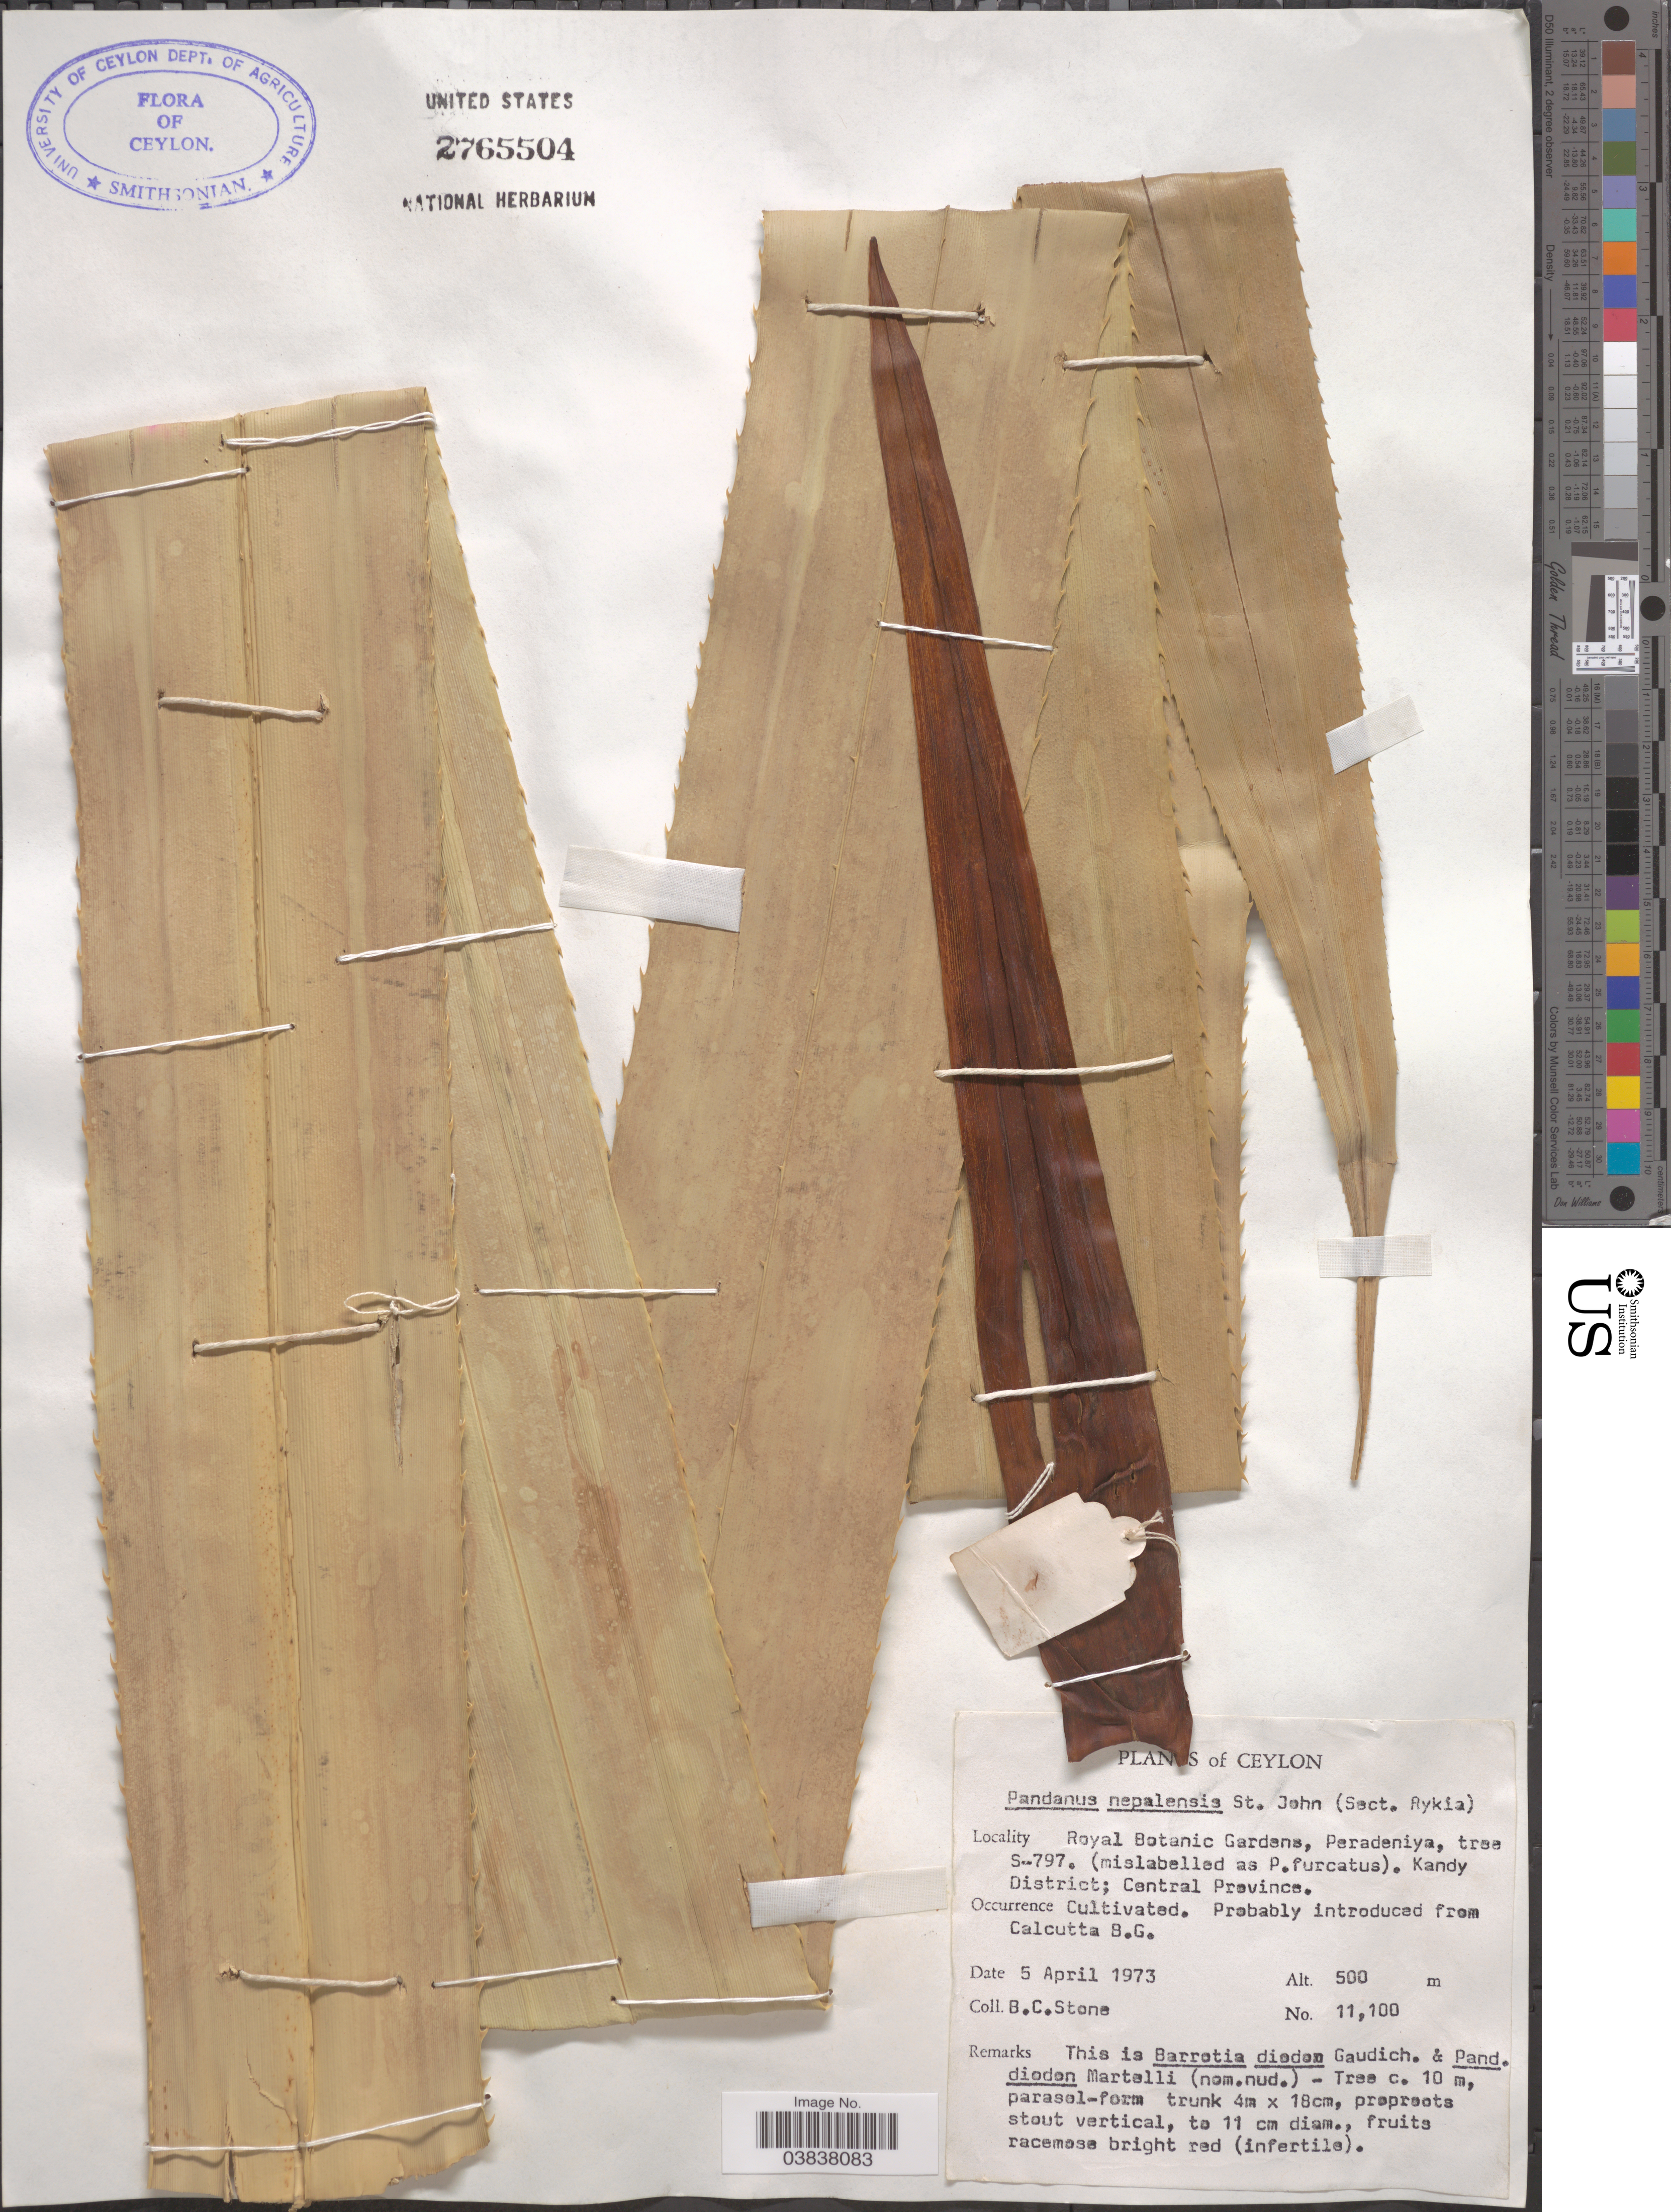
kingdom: Plantae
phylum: Tracheophyta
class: Liliopsida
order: Pandanales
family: Pandanaceae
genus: Pandanus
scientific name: Pandanus nepalensis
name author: H. St. John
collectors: B. C. Stone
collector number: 11100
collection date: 1973-04-05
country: Sri Lanka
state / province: Central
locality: Ceylon. Royal Botanic Gardens, Peradeniya. Kandy District.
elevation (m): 500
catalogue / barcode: US 2765504